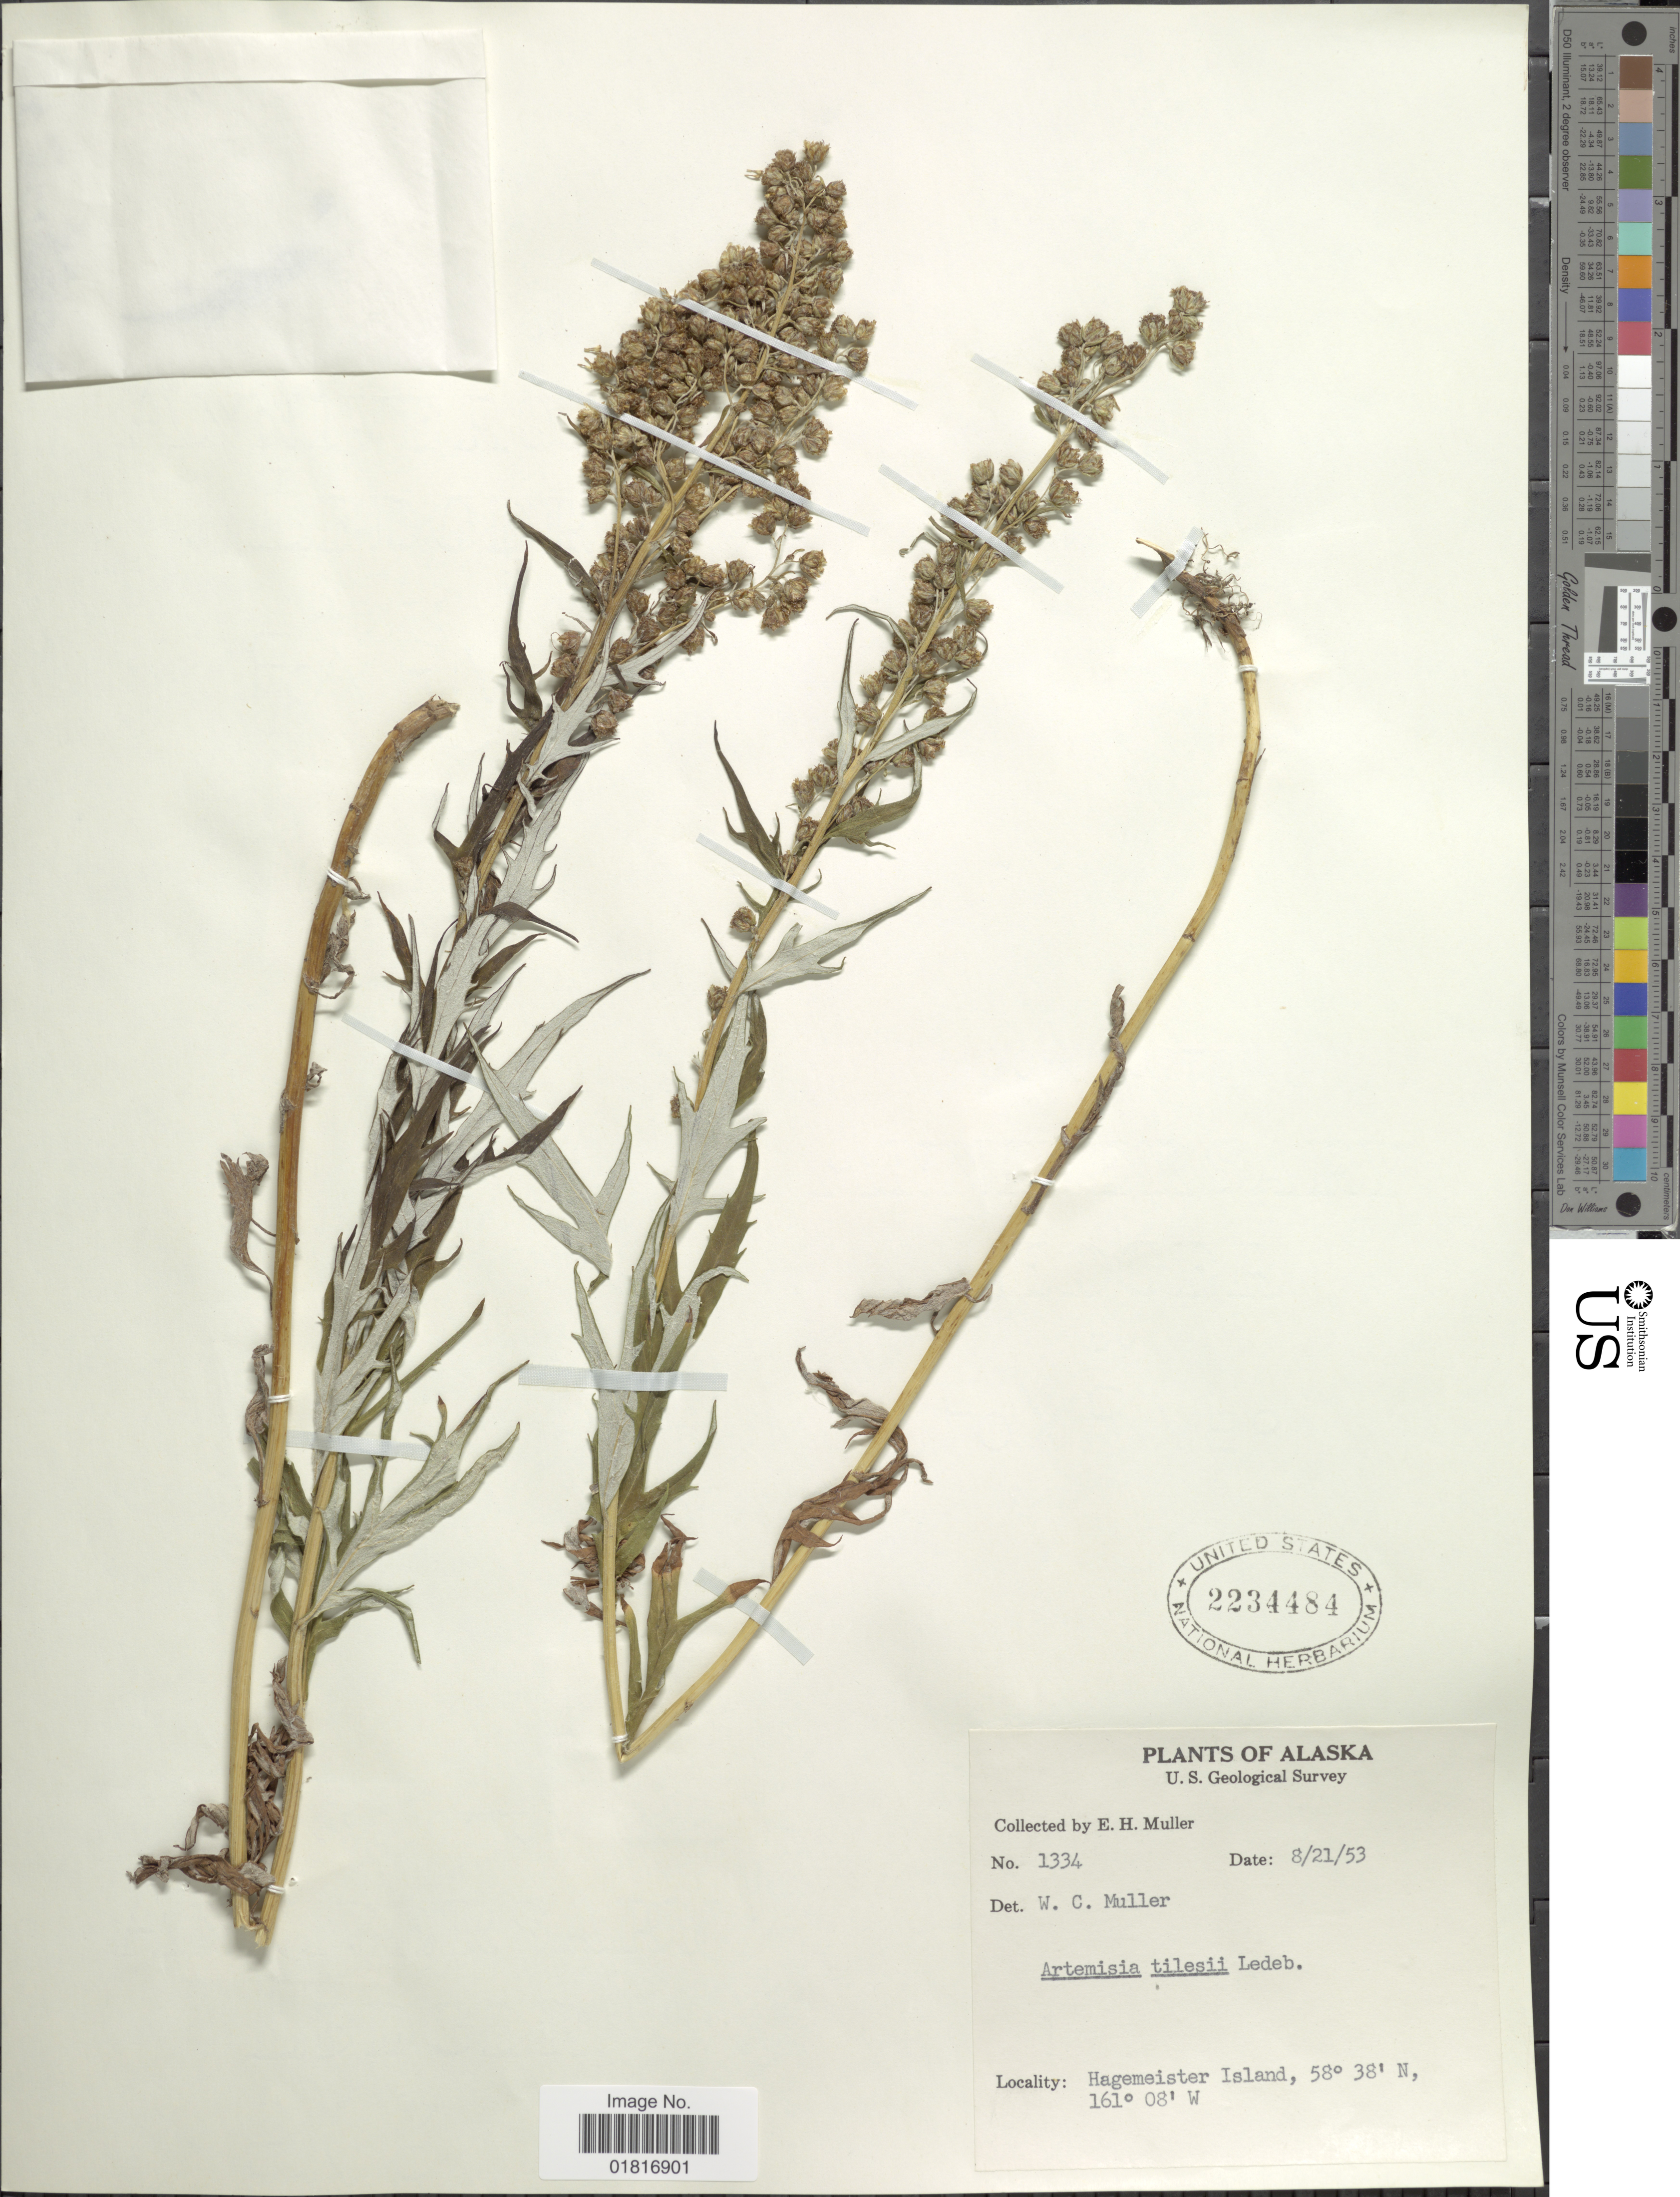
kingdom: Plantae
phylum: Tracheophyta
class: Magnoliopsida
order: Asterales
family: Asteraceae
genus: Artemisia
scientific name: Artemisia tilesii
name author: Ledeb.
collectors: E. H. Muller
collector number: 1334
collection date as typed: Transcribed d/m/y: 21/8/53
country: United States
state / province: Alaska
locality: Hagemeister Island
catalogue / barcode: US 2234484